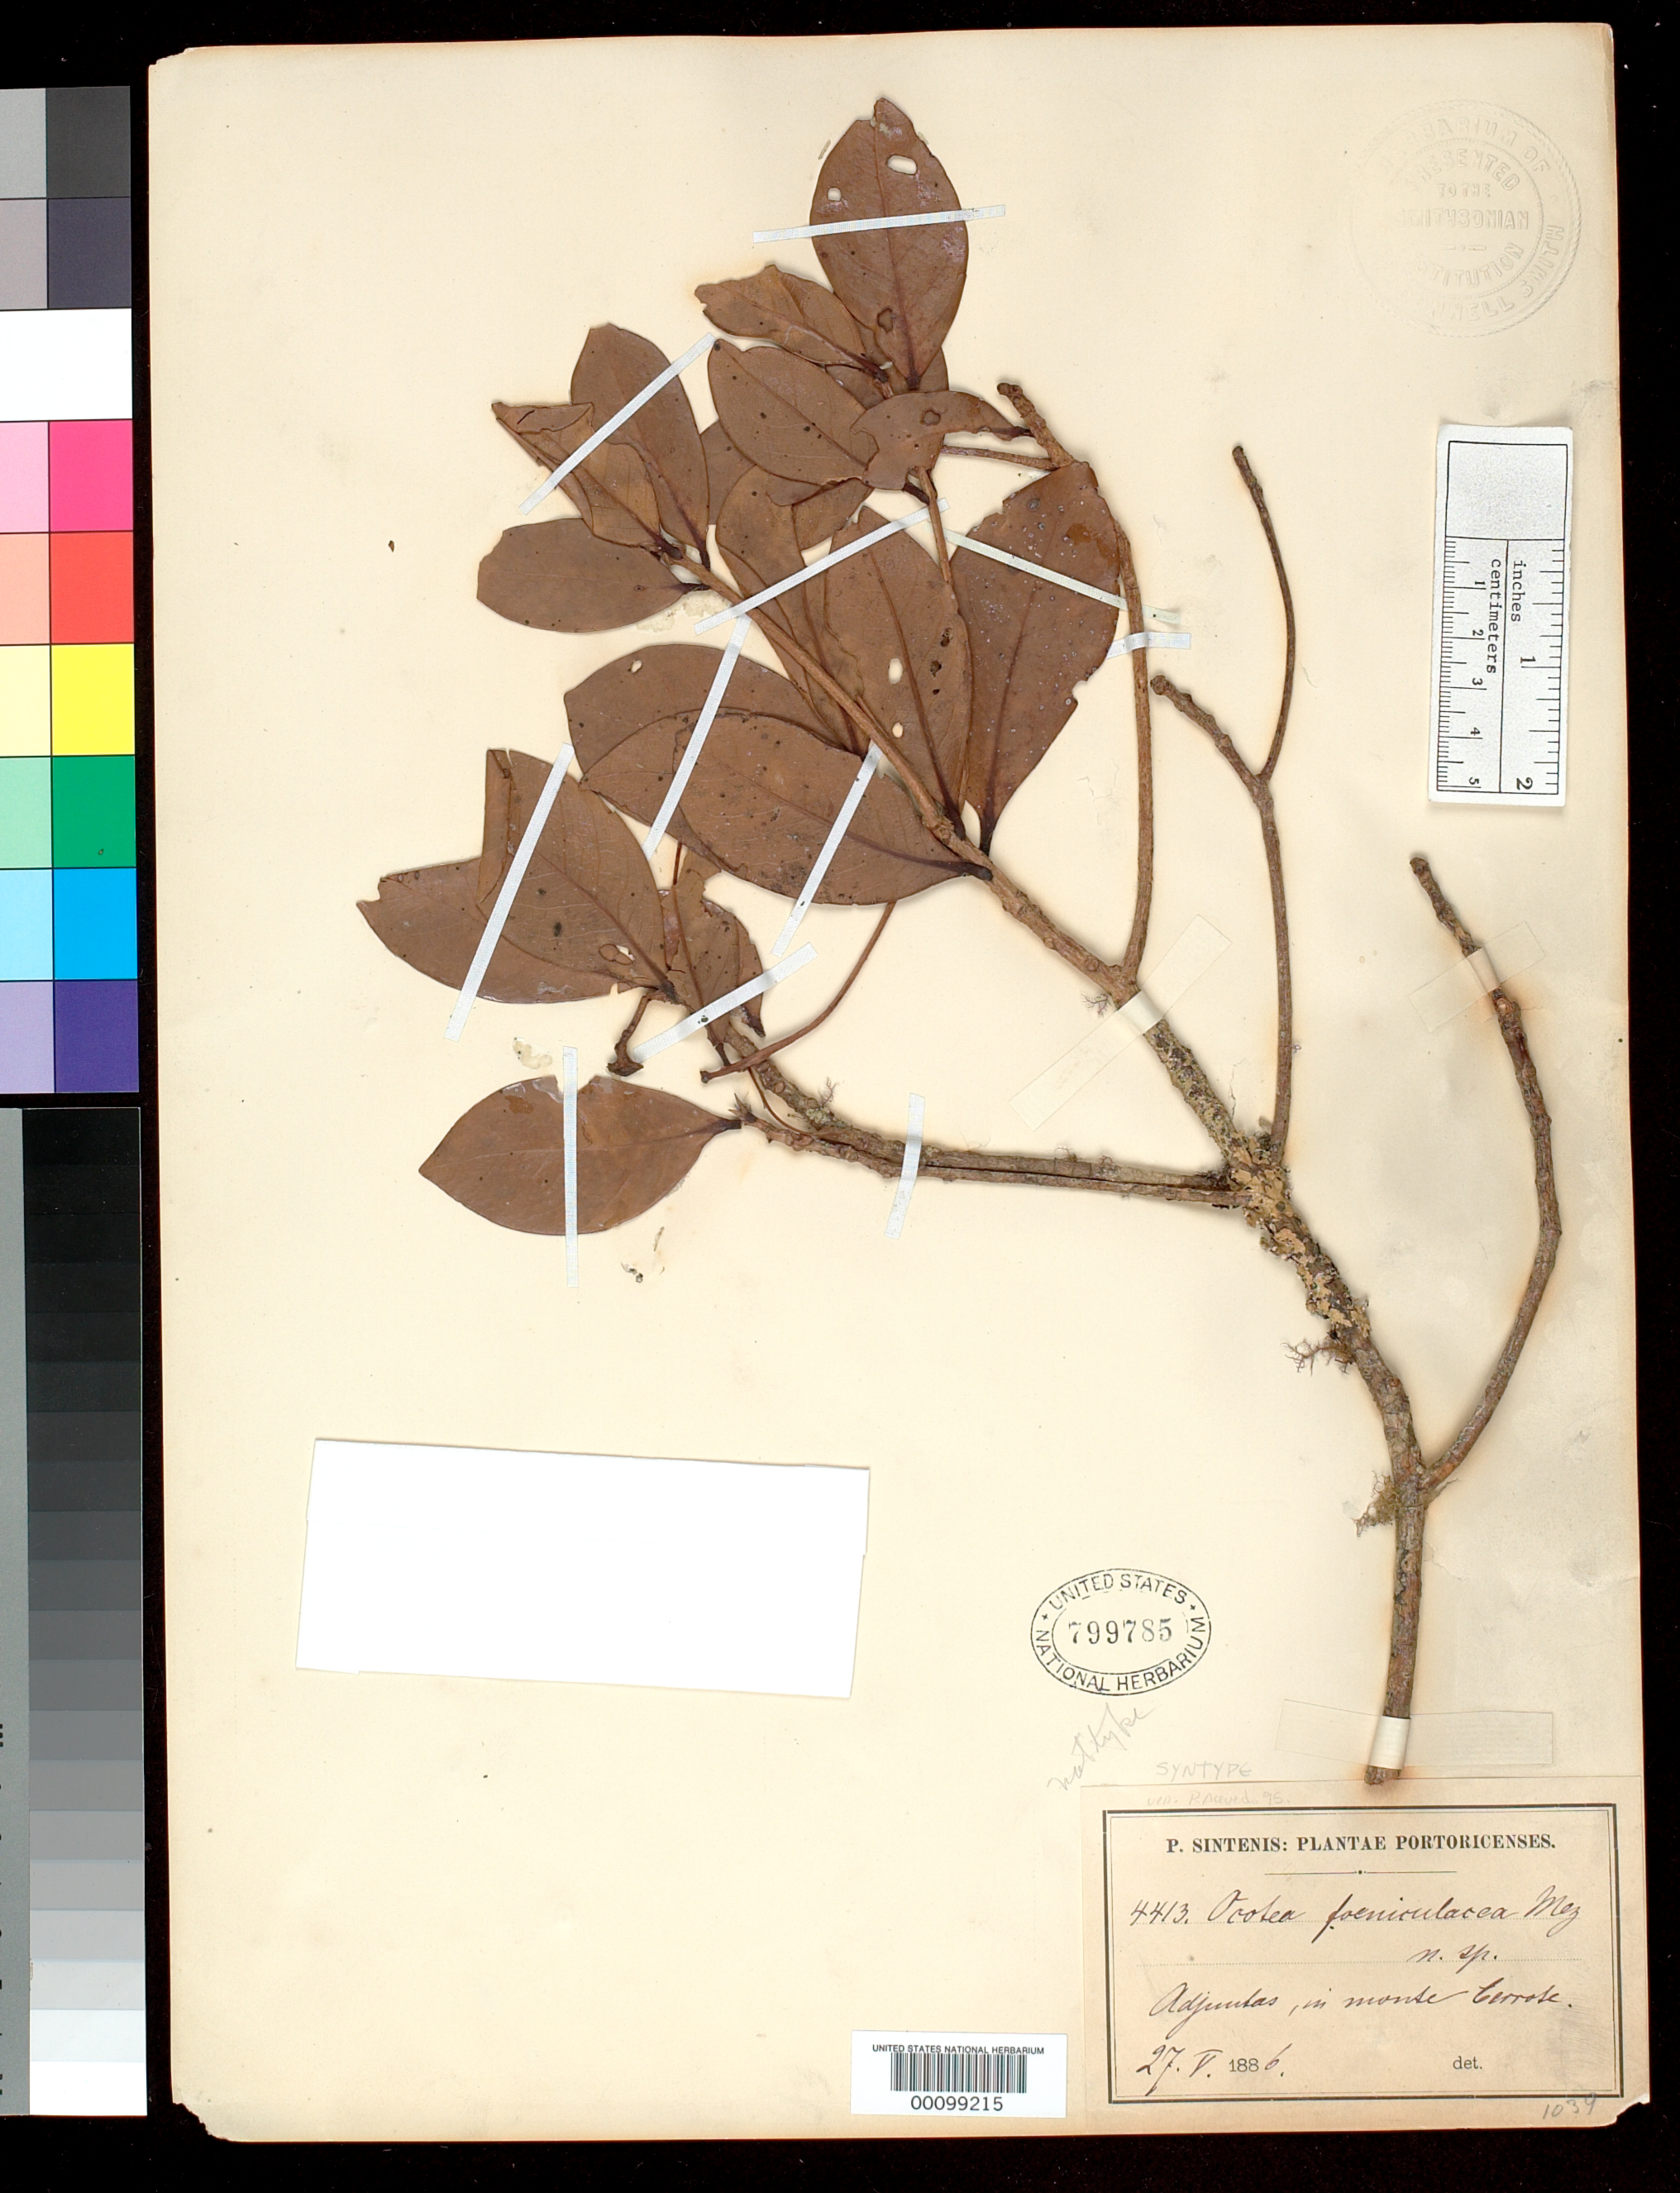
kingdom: Plantae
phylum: Tracheophyta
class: Magnoliopsida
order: Laurales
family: Lauraceae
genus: Ocotea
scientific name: Ocotea foeniculacea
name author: Mez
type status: Syntype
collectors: P. Sintenis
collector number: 4413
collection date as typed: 27 May 1886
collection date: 1886-05-27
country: Puerto Rico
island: Greater Antilles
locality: Sierra de Naguabo ad Rio Blanco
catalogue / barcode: US 799785